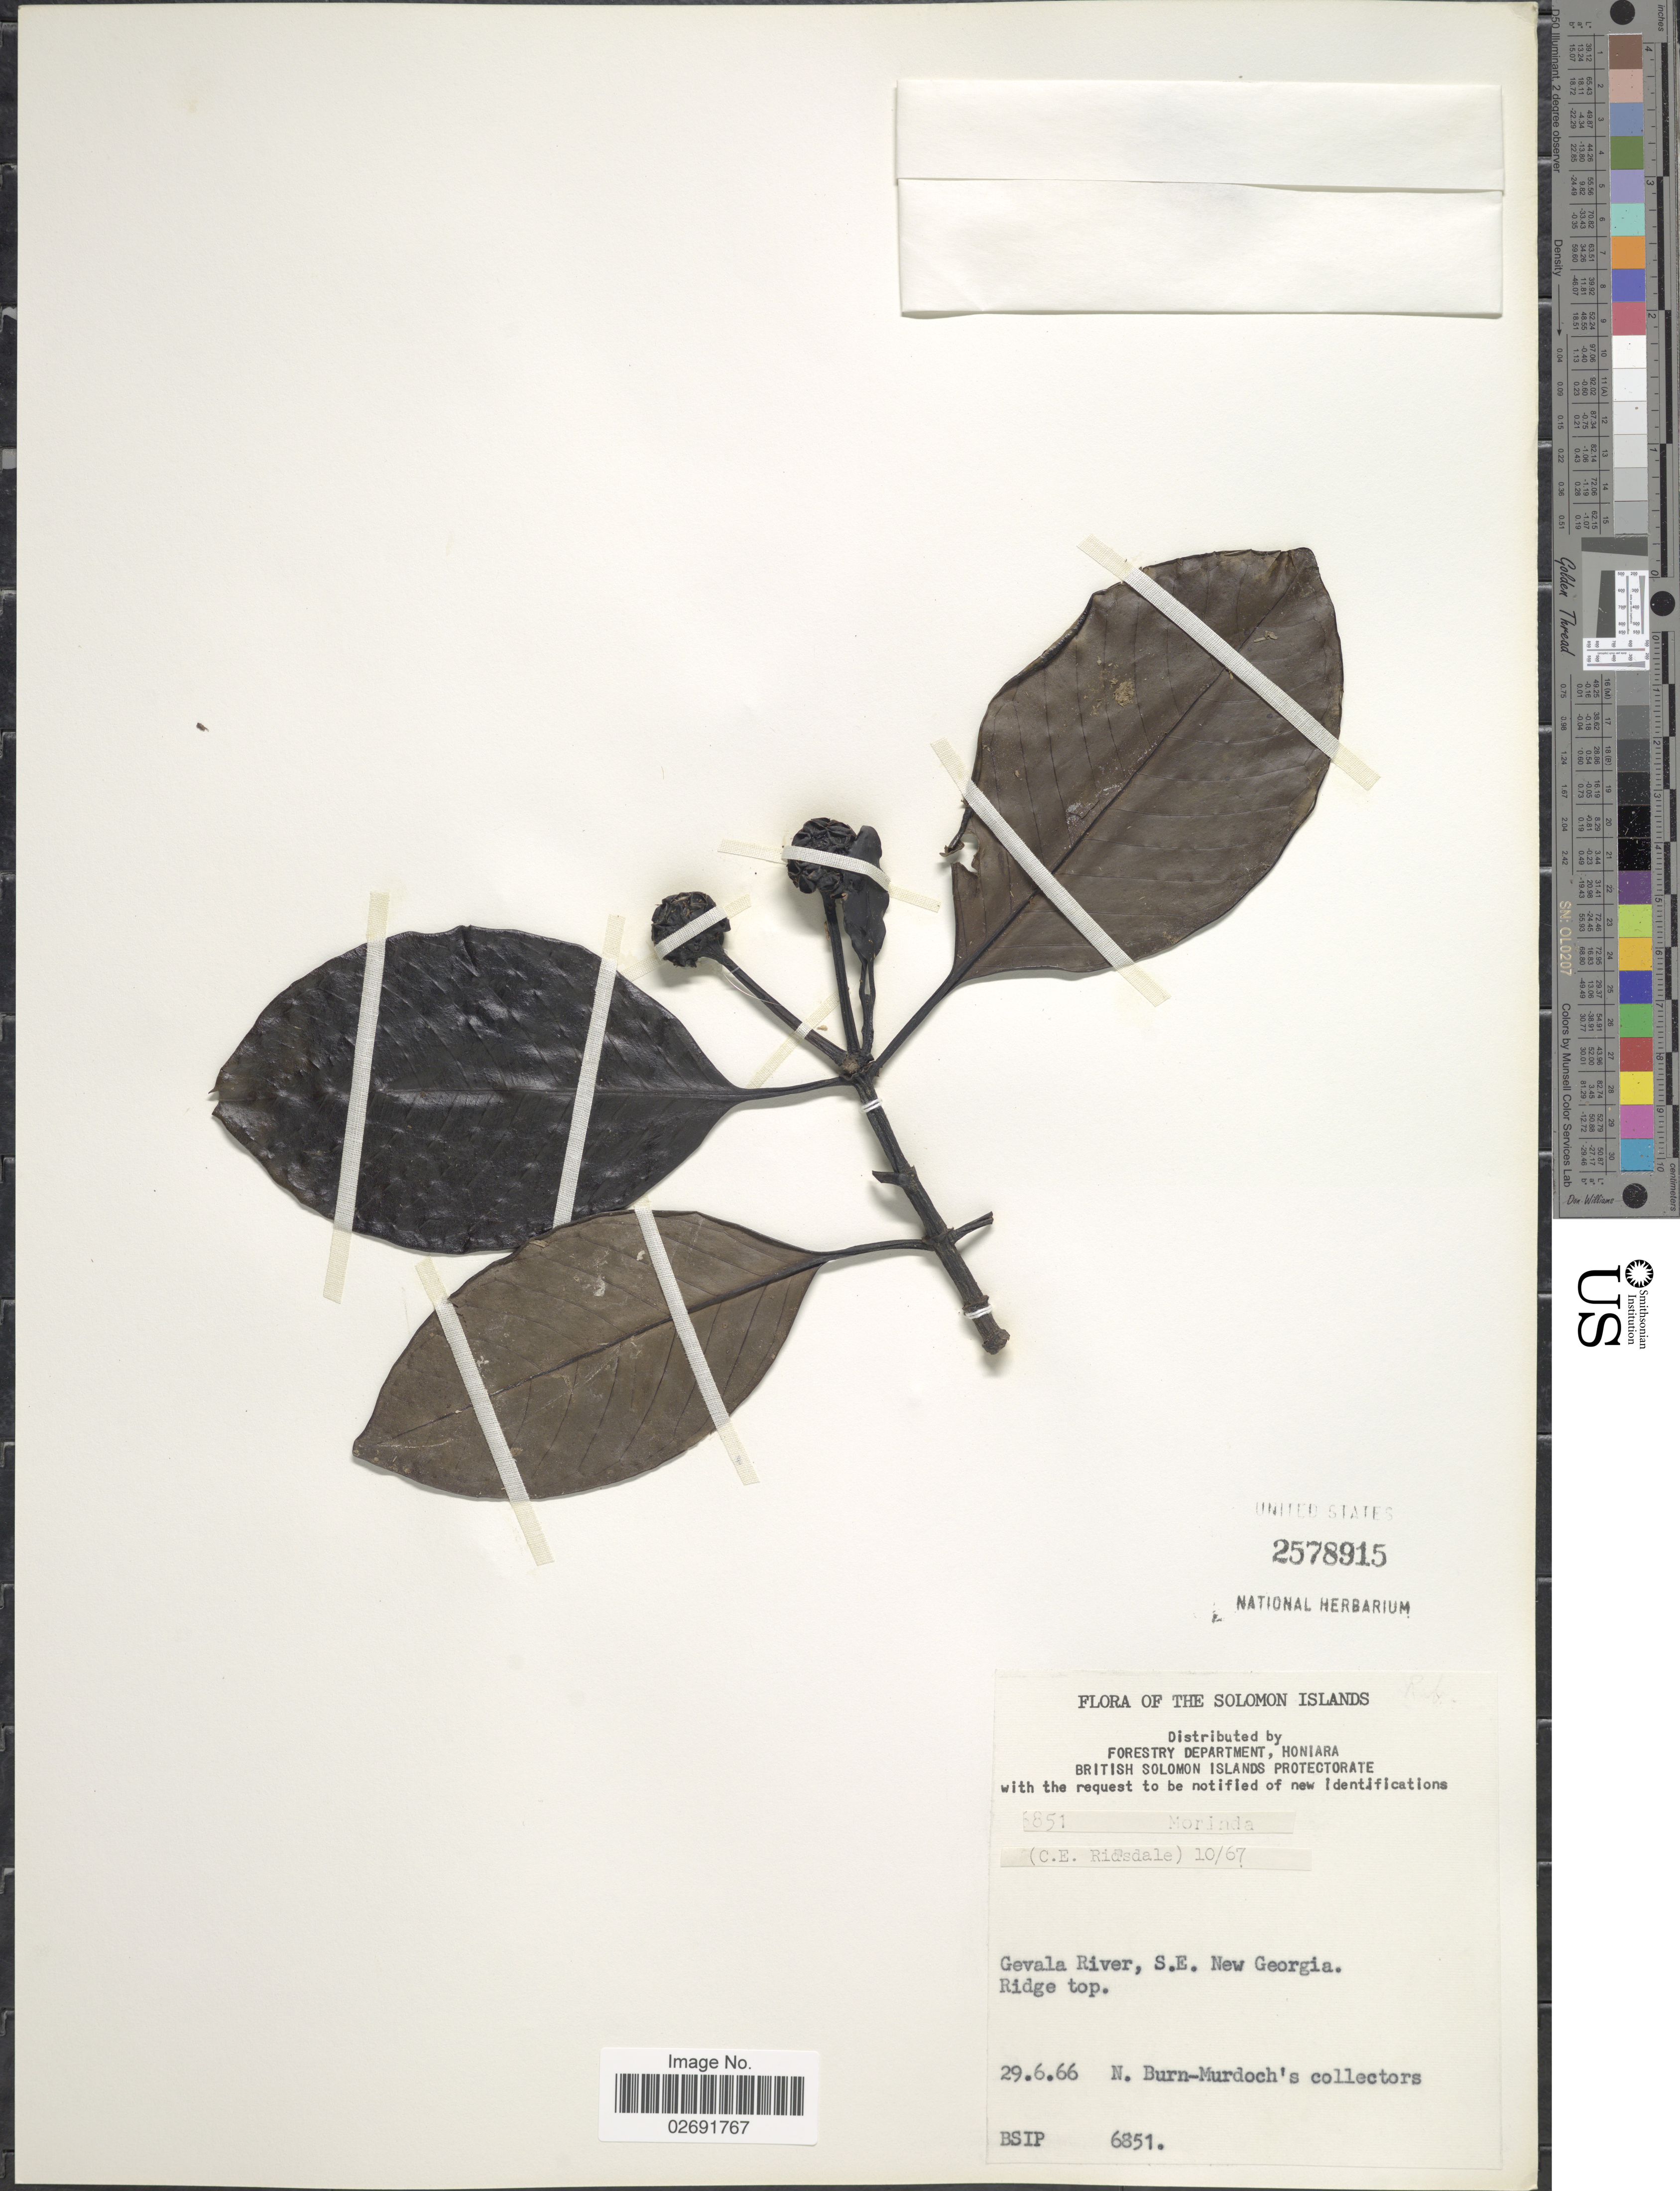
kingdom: Plantae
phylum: Tracheophyta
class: Magnoliopsida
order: Gentianales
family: Rubiaceae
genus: Gynochthodes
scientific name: Gynochthodes sp.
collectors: N. Burn-Murdoch's collectors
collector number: BSIP6851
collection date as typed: Transcribed d/m/y: 29/6/66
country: Solomon Islands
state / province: Solomon Islands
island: New Georgia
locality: Gevala River, S.E. New Georgia. Ridge top.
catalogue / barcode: US 2578915